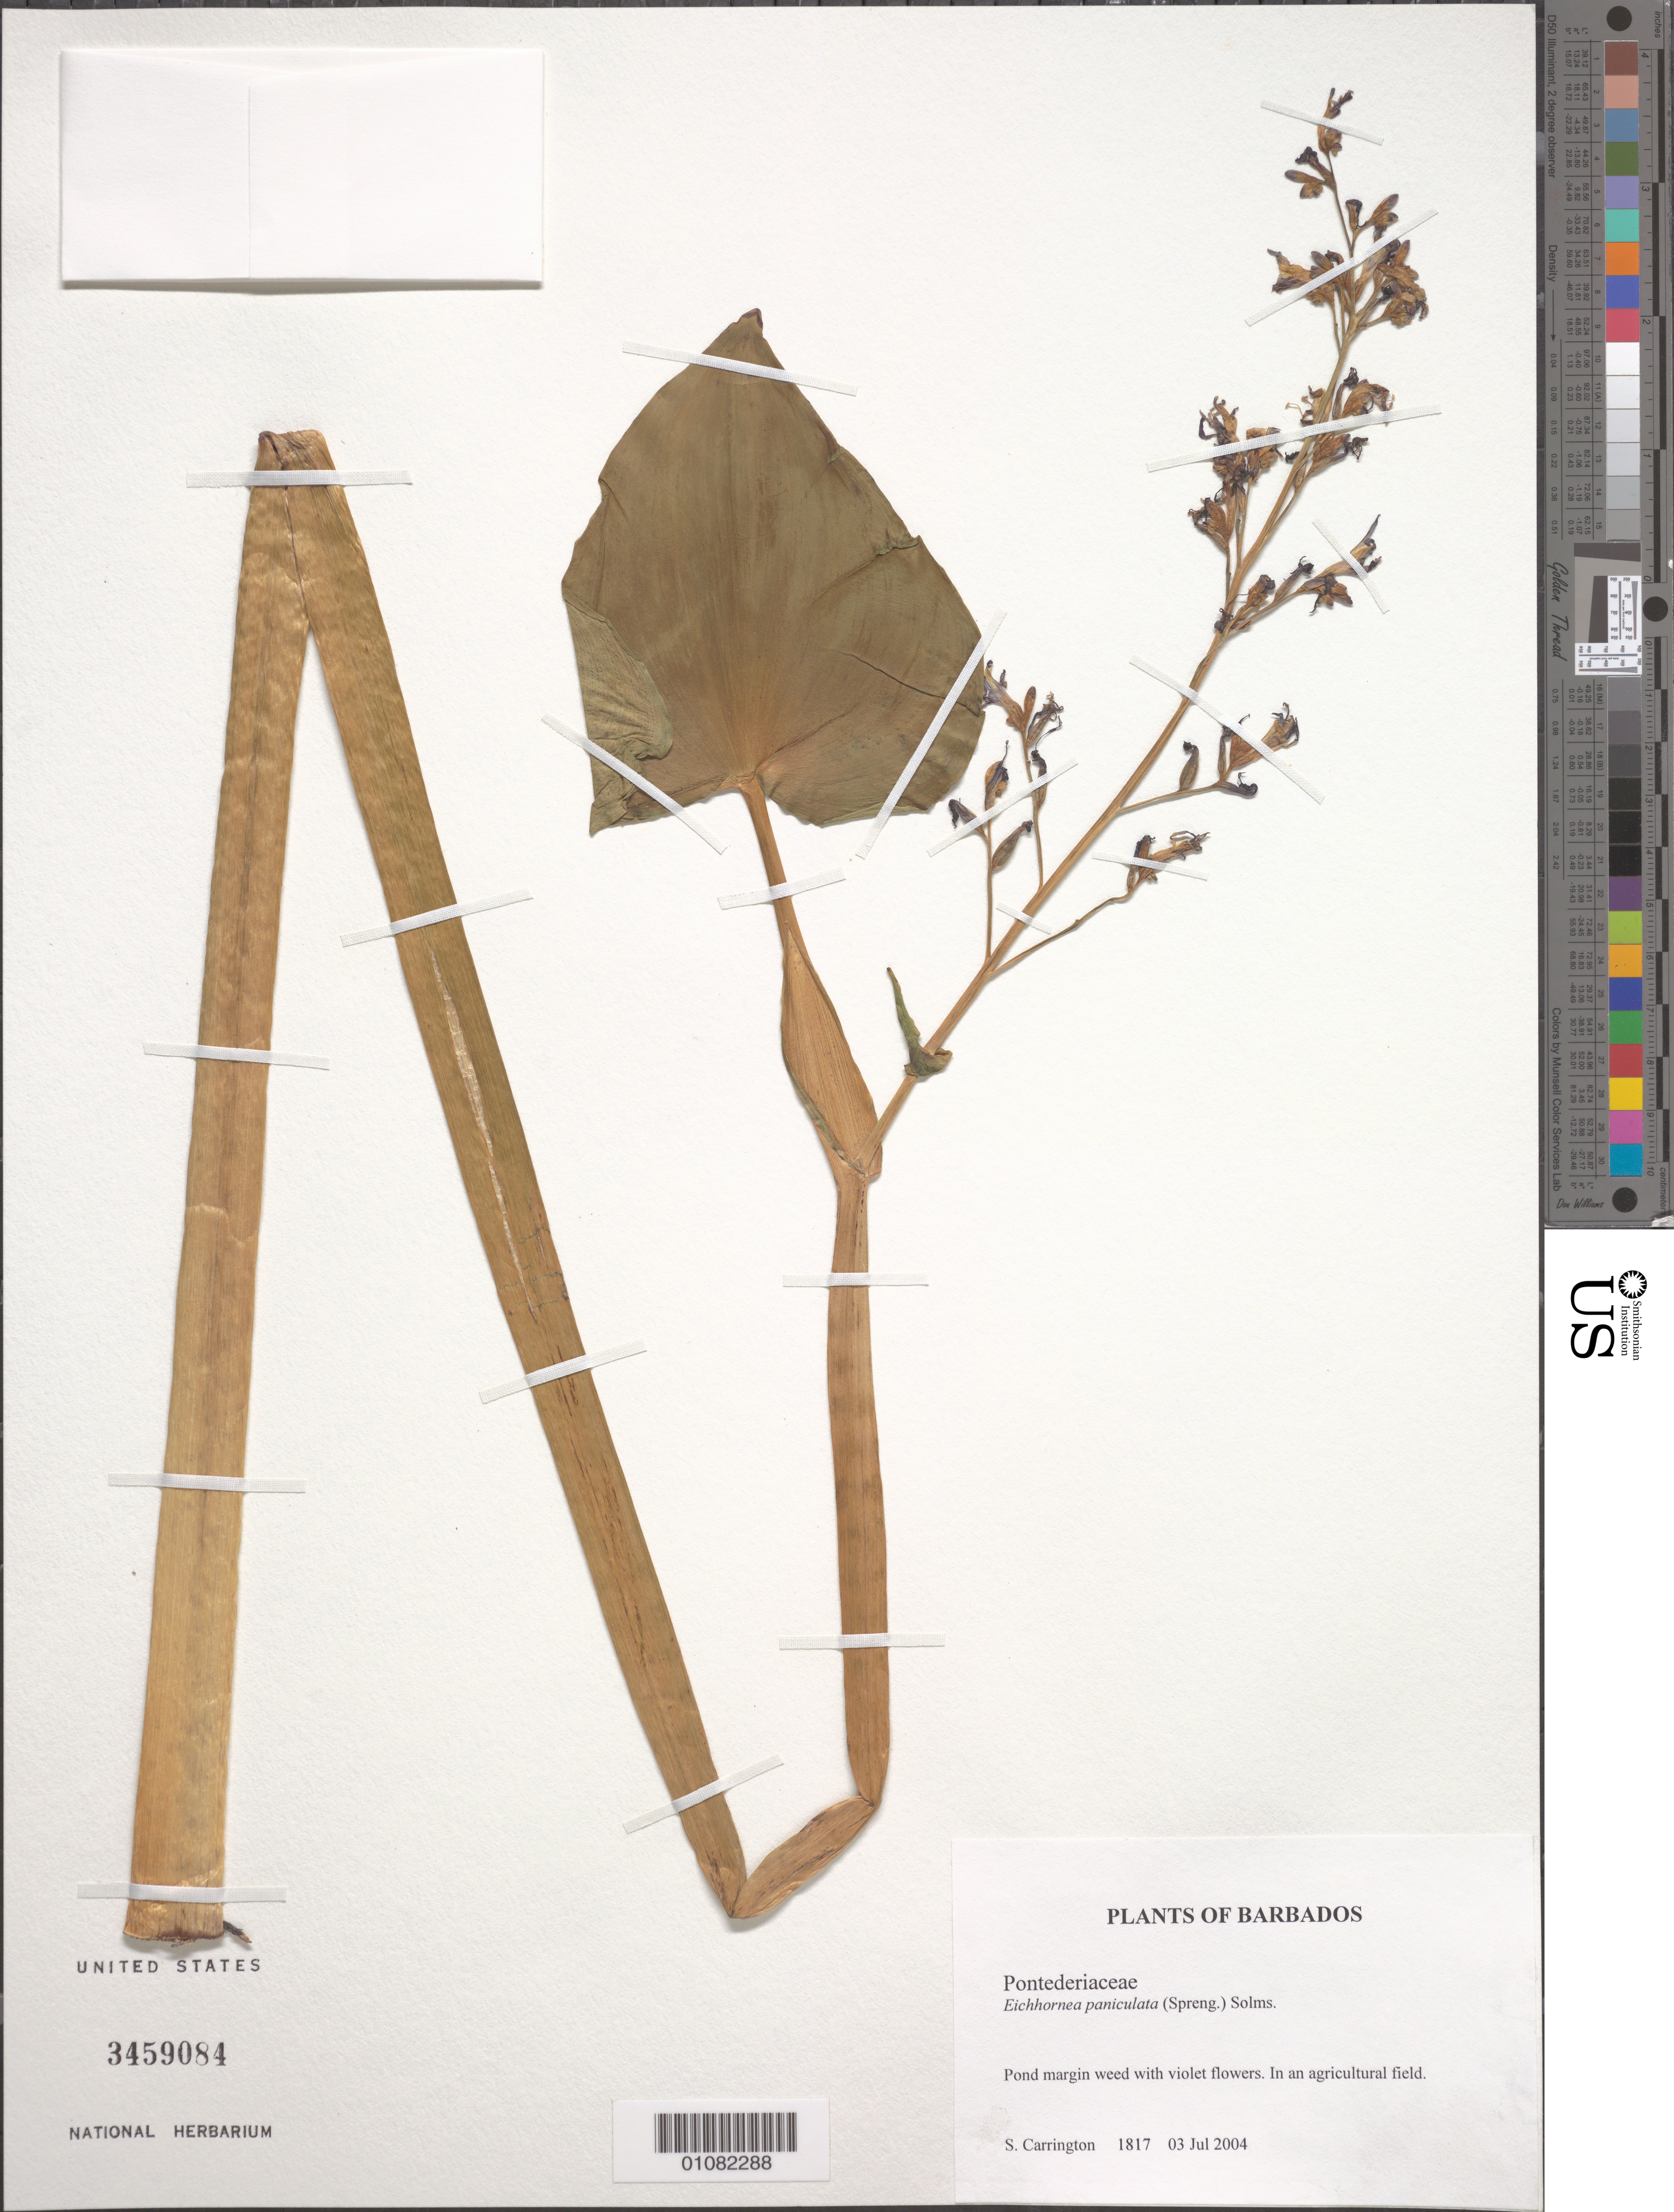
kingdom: Plantae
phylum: Tracheophyta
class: Liliopsida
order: Commelinales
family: Pontederiaceae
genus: Eichhornia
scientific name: Eichhornia paniculata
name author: Solms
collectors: C. M. S. Carrington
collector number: SC 1817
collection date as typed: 03 Jul 2004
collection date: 2004-07-03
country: Barbados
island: Barbados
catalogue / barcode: US 3459084